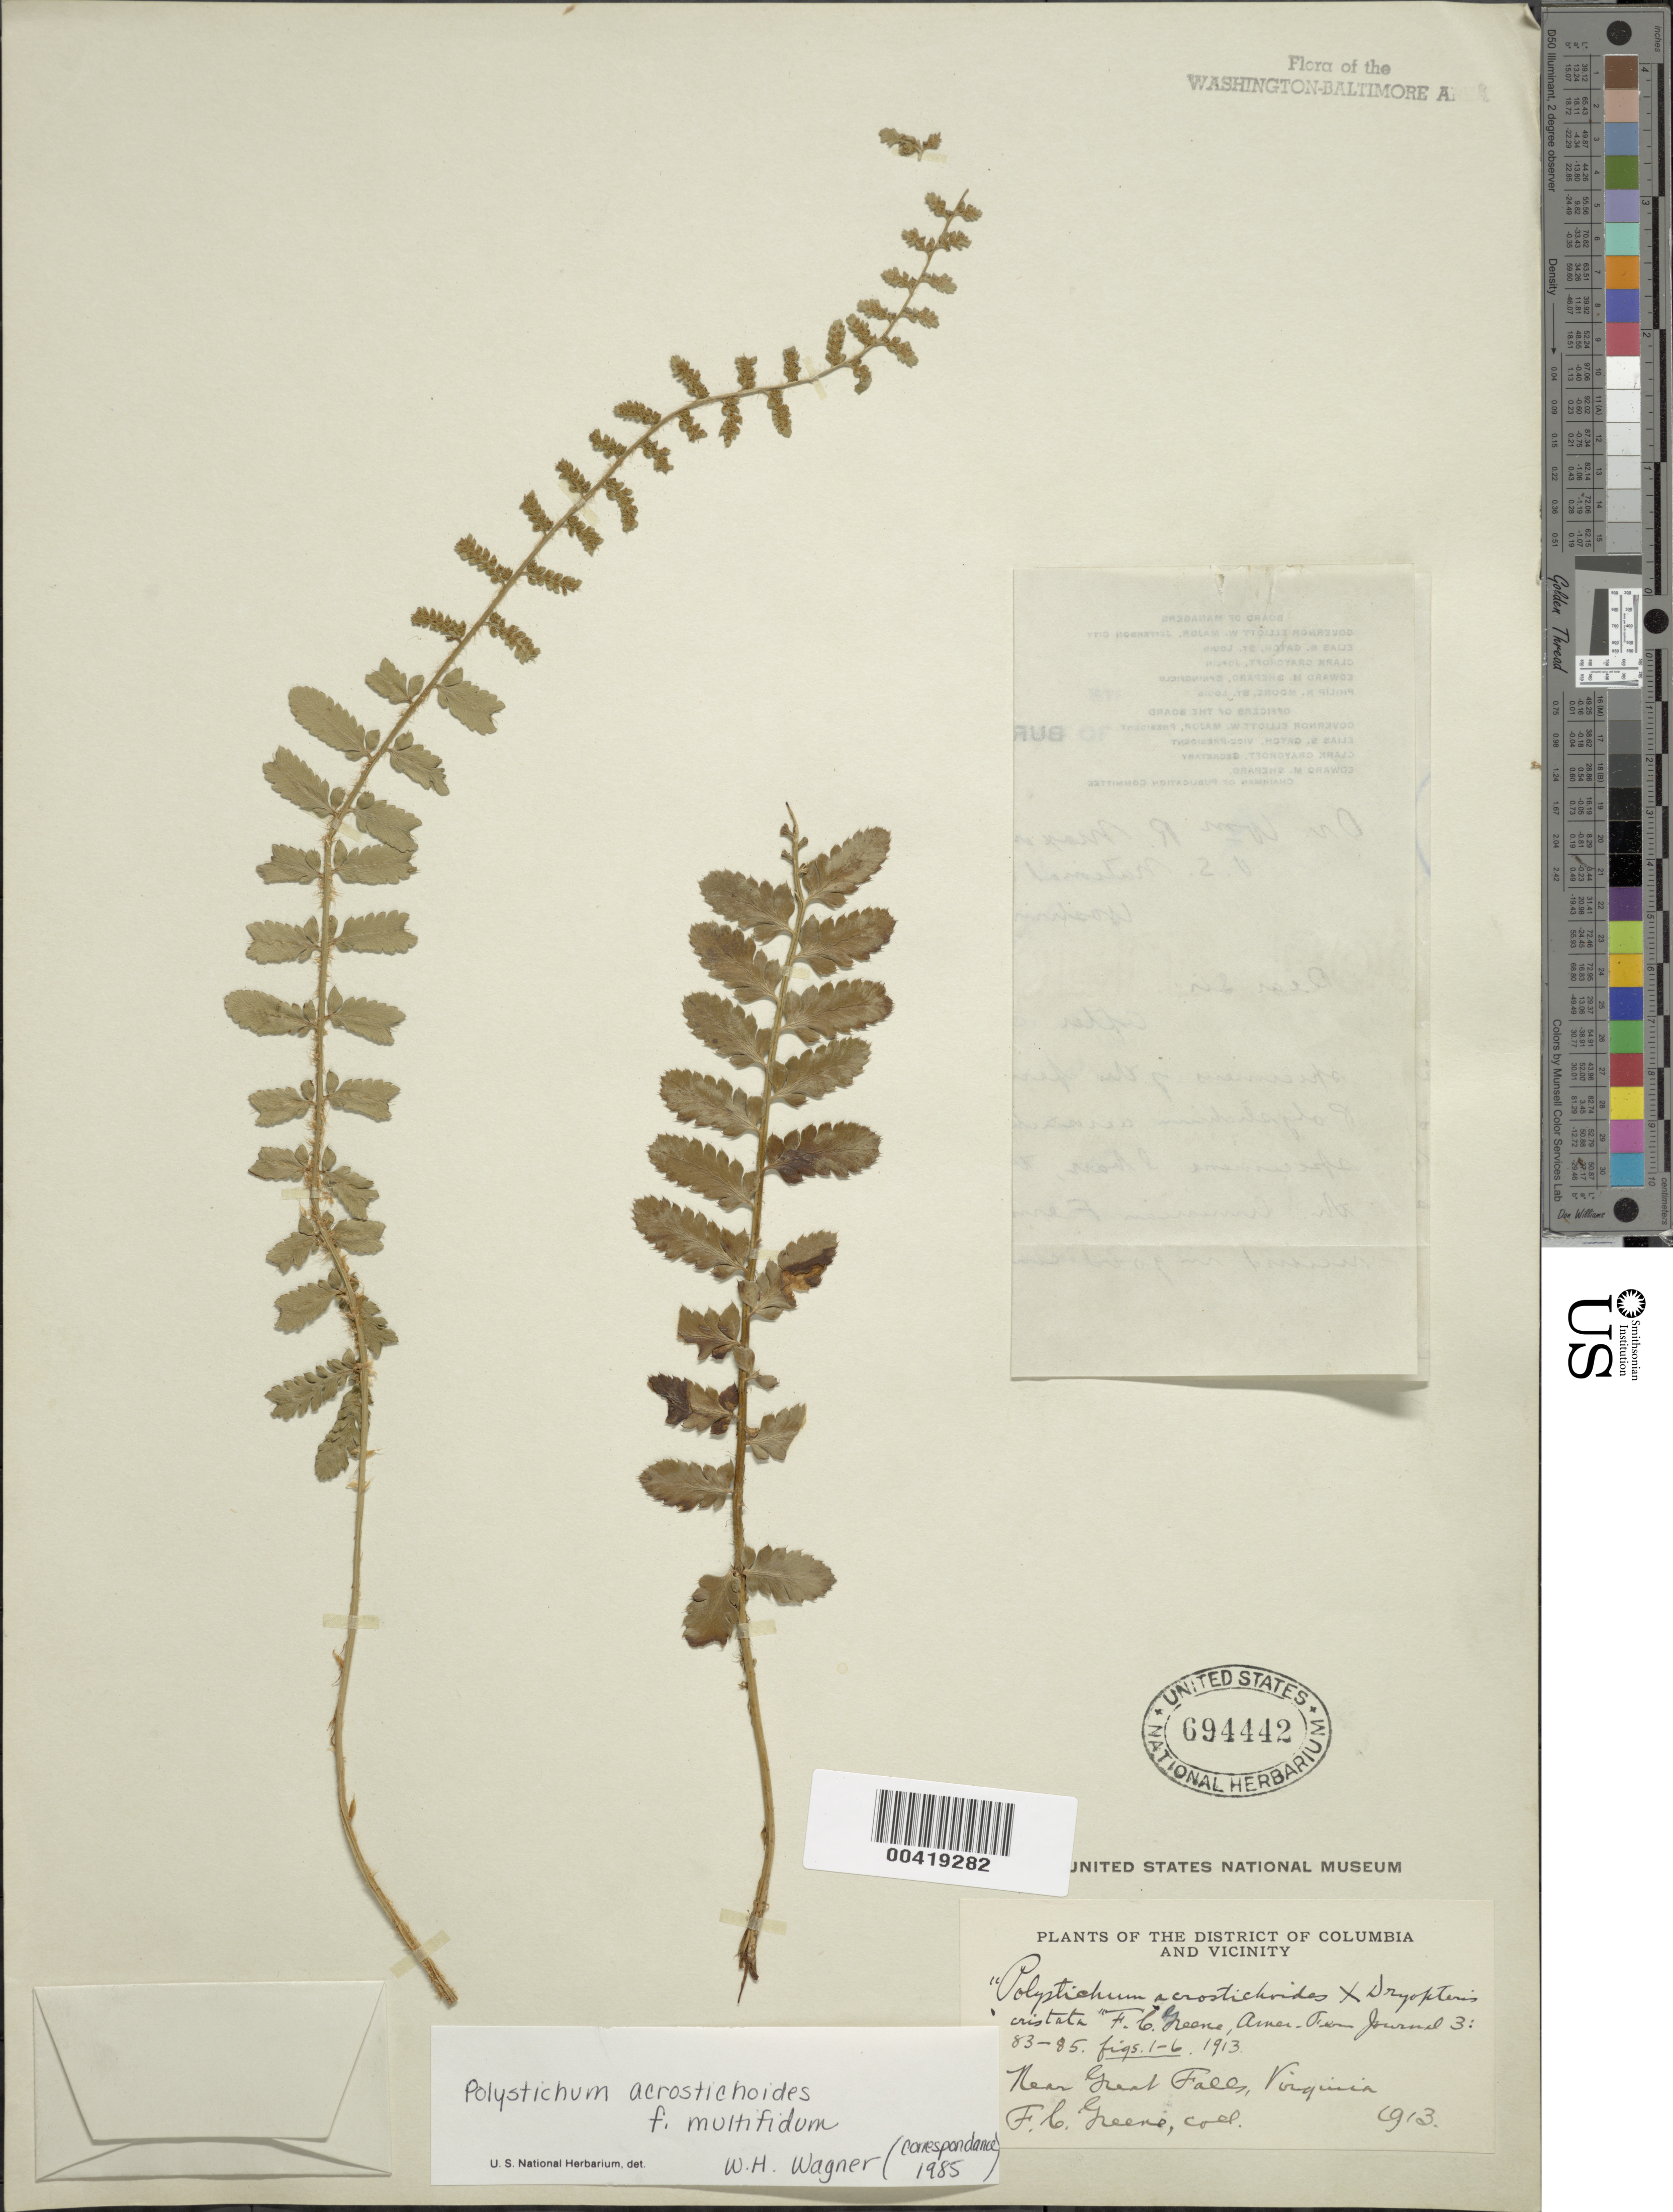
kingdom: Plantae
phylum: Tracheophyta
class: Polypodiopsida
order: Polypodiales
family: Dryopteridaceae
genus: Polystichum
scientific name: Polystichum acrostichoides f. multifidum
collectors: F. L. Greene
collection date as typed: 1913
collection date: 1913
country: United States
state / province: Virginia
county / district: Fairfax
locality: Near Great Falls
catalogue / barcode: US 694442